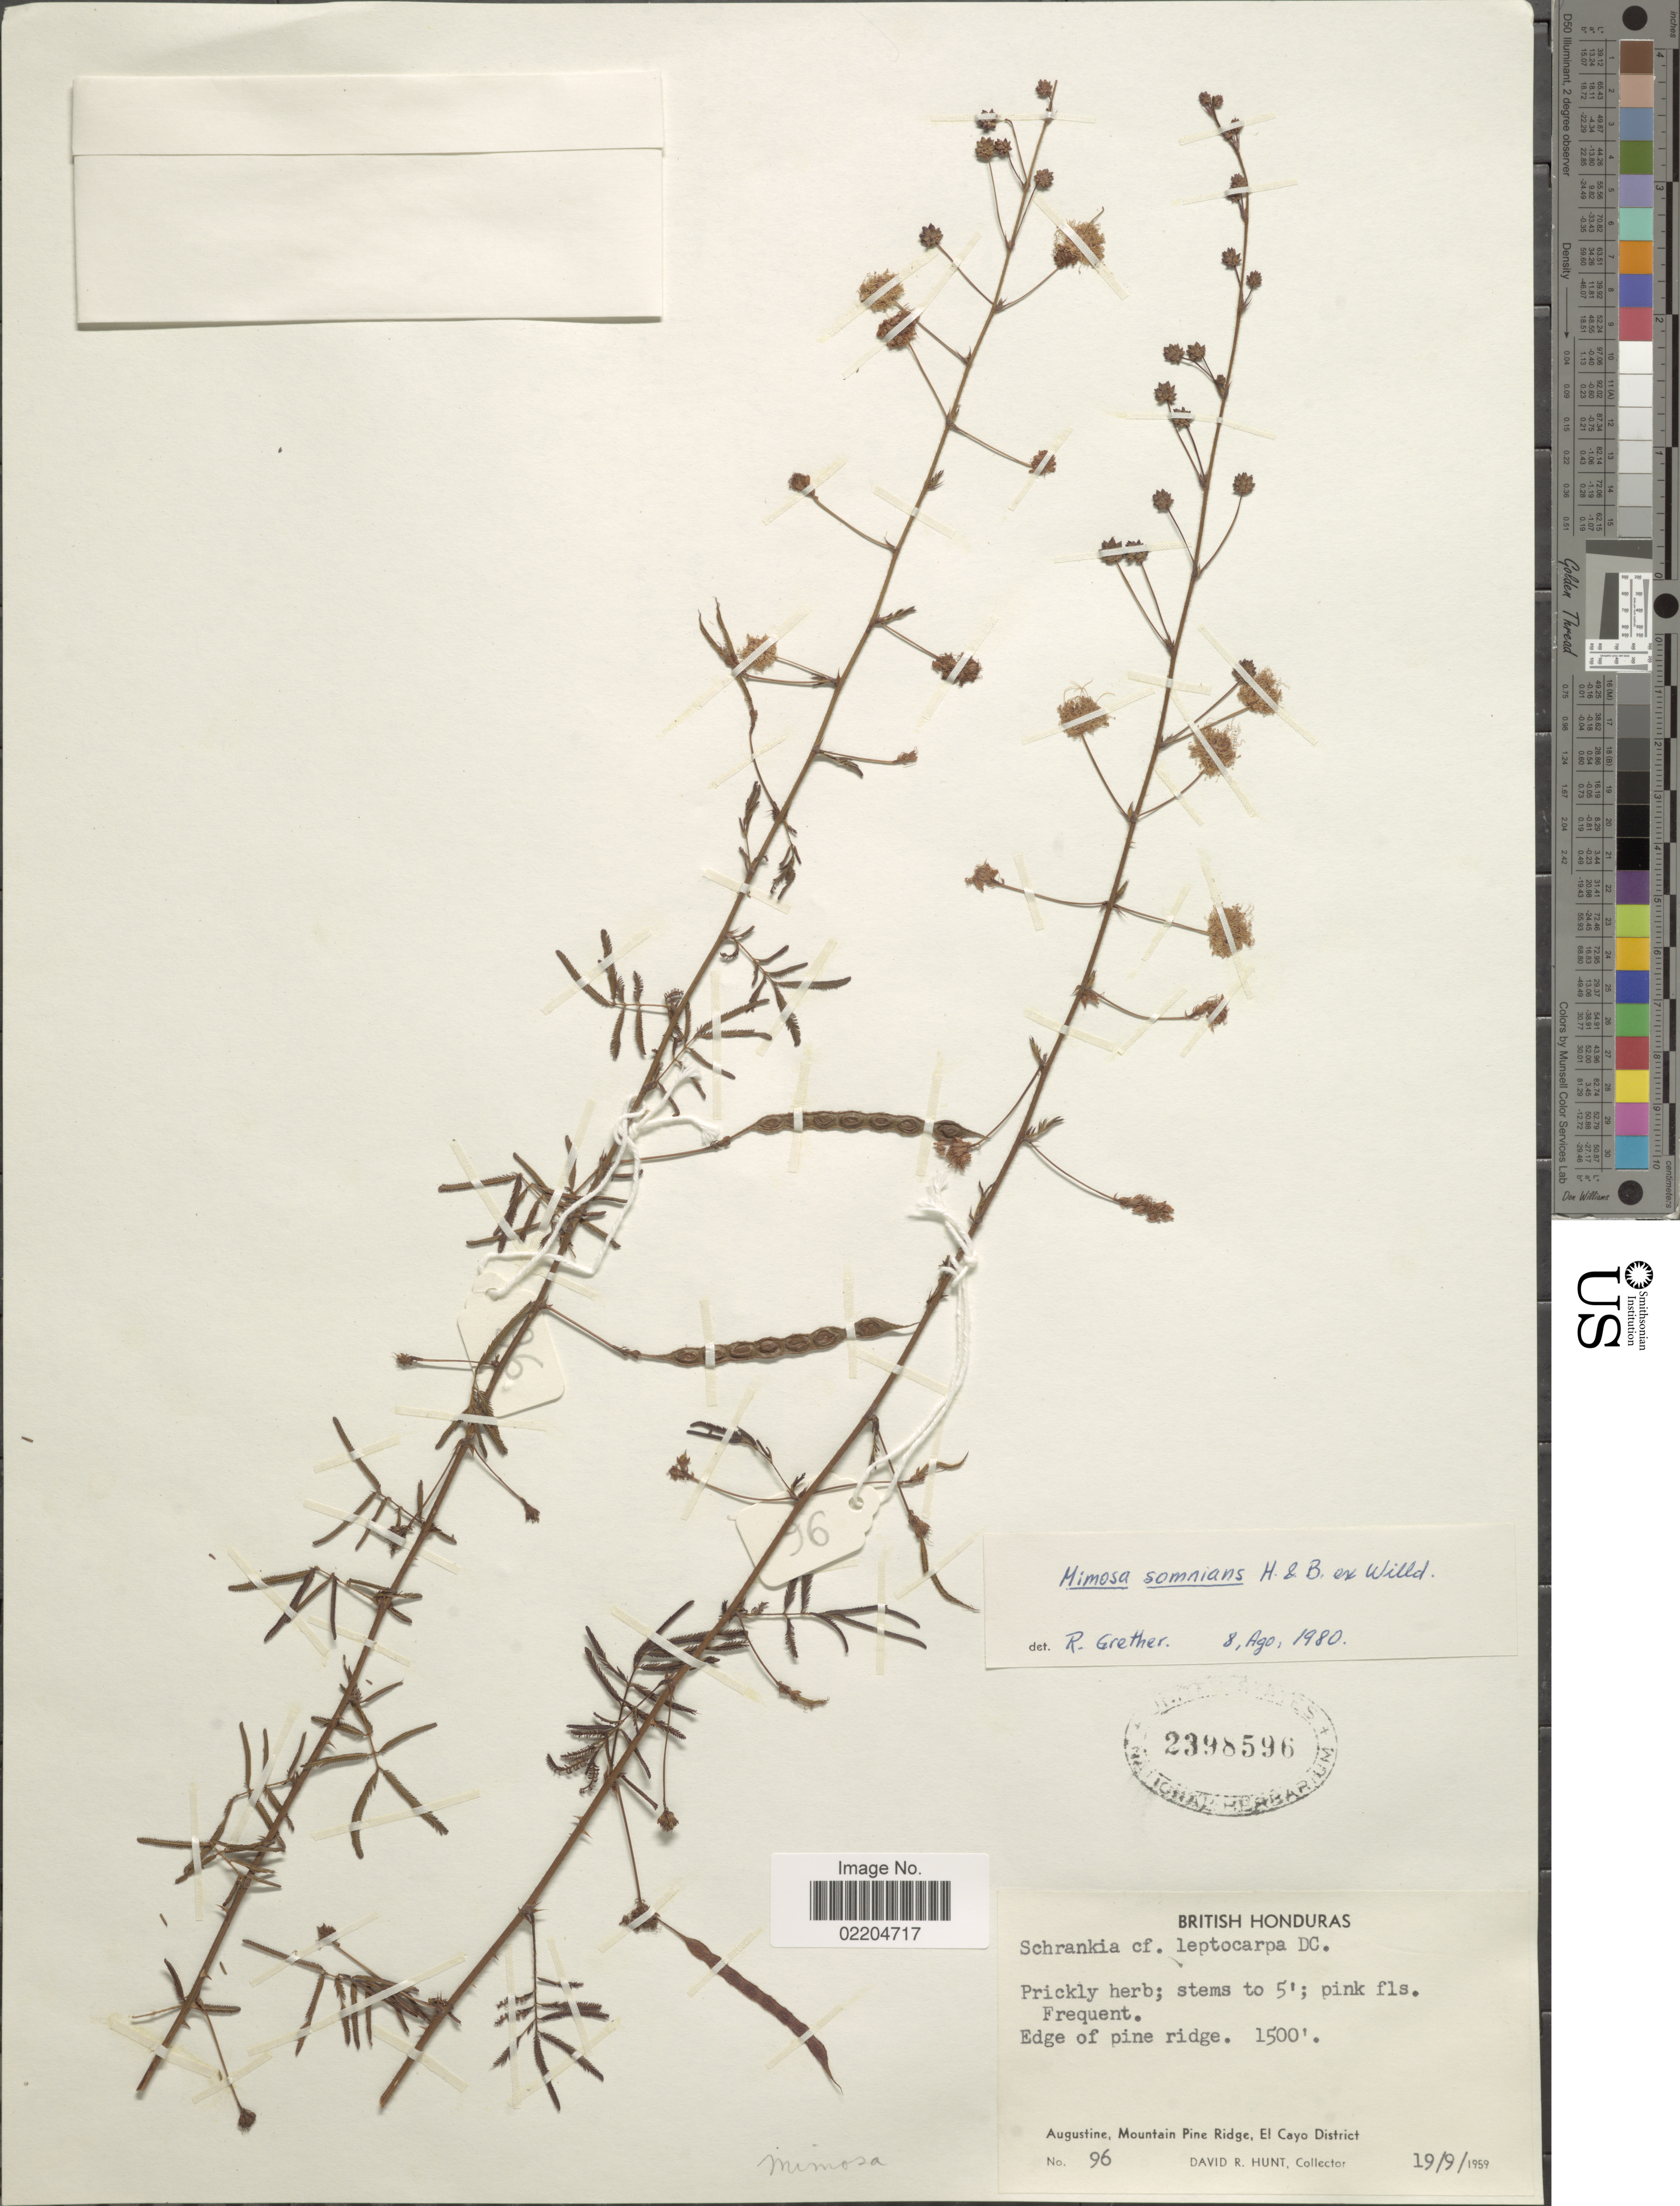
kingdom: Plantae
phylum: Tracheophyta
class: Magnoliopsida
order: Fabales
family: Fabaceae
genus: Mimosa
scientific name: Mimosa somnians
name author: Humb. & Bonpl. ex Willd.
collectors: D. R. Hunt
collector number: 96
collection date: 1959-09-19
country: Belize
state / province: Cayo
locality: British Honduras, Augustine, Mountain Pine Ridge, El Cayo District. Edge of pine ridge.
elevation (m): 457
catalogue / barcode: US 2398596